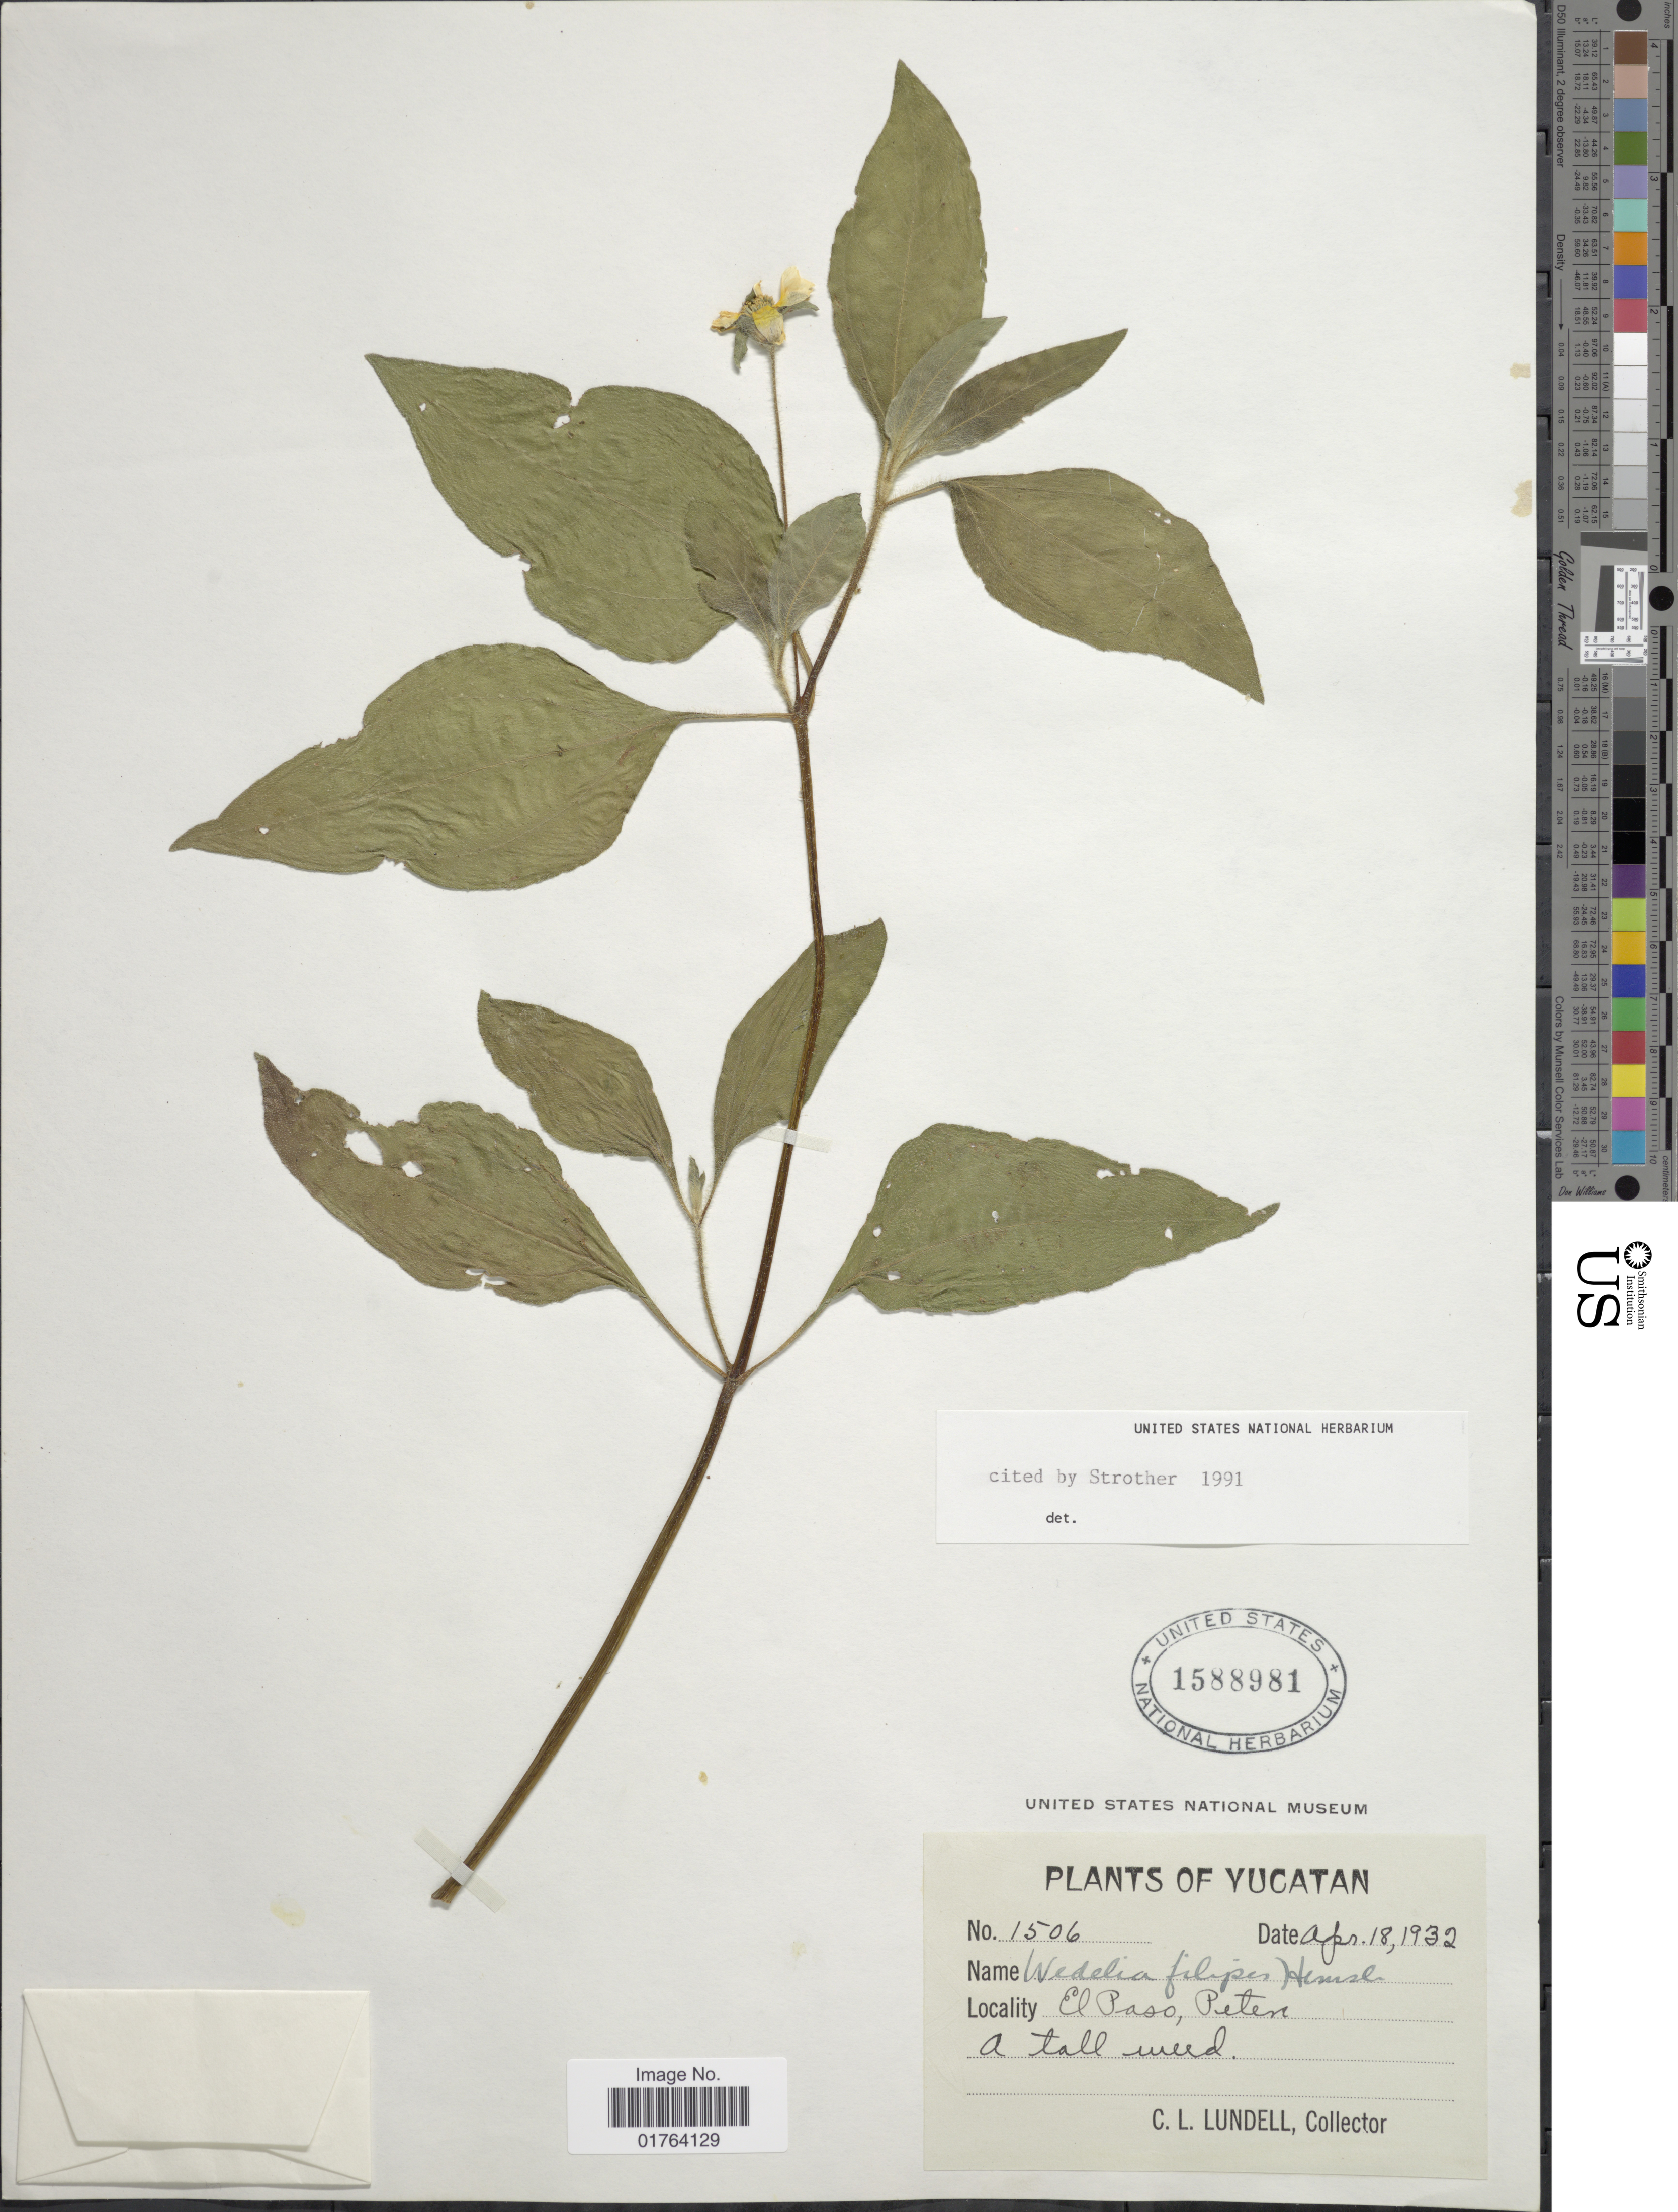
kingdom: Plantae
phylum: Tracheophyta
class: Magnoliopsida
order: Asterales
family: Asteraceae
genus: Wedelia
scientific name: Wedelia filipes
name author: Hemsl.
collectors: C. L. Lundell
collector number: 1506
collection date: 1932-04-18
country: Guatemala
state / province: El Petén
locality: El Paso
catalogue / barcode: US 1588981